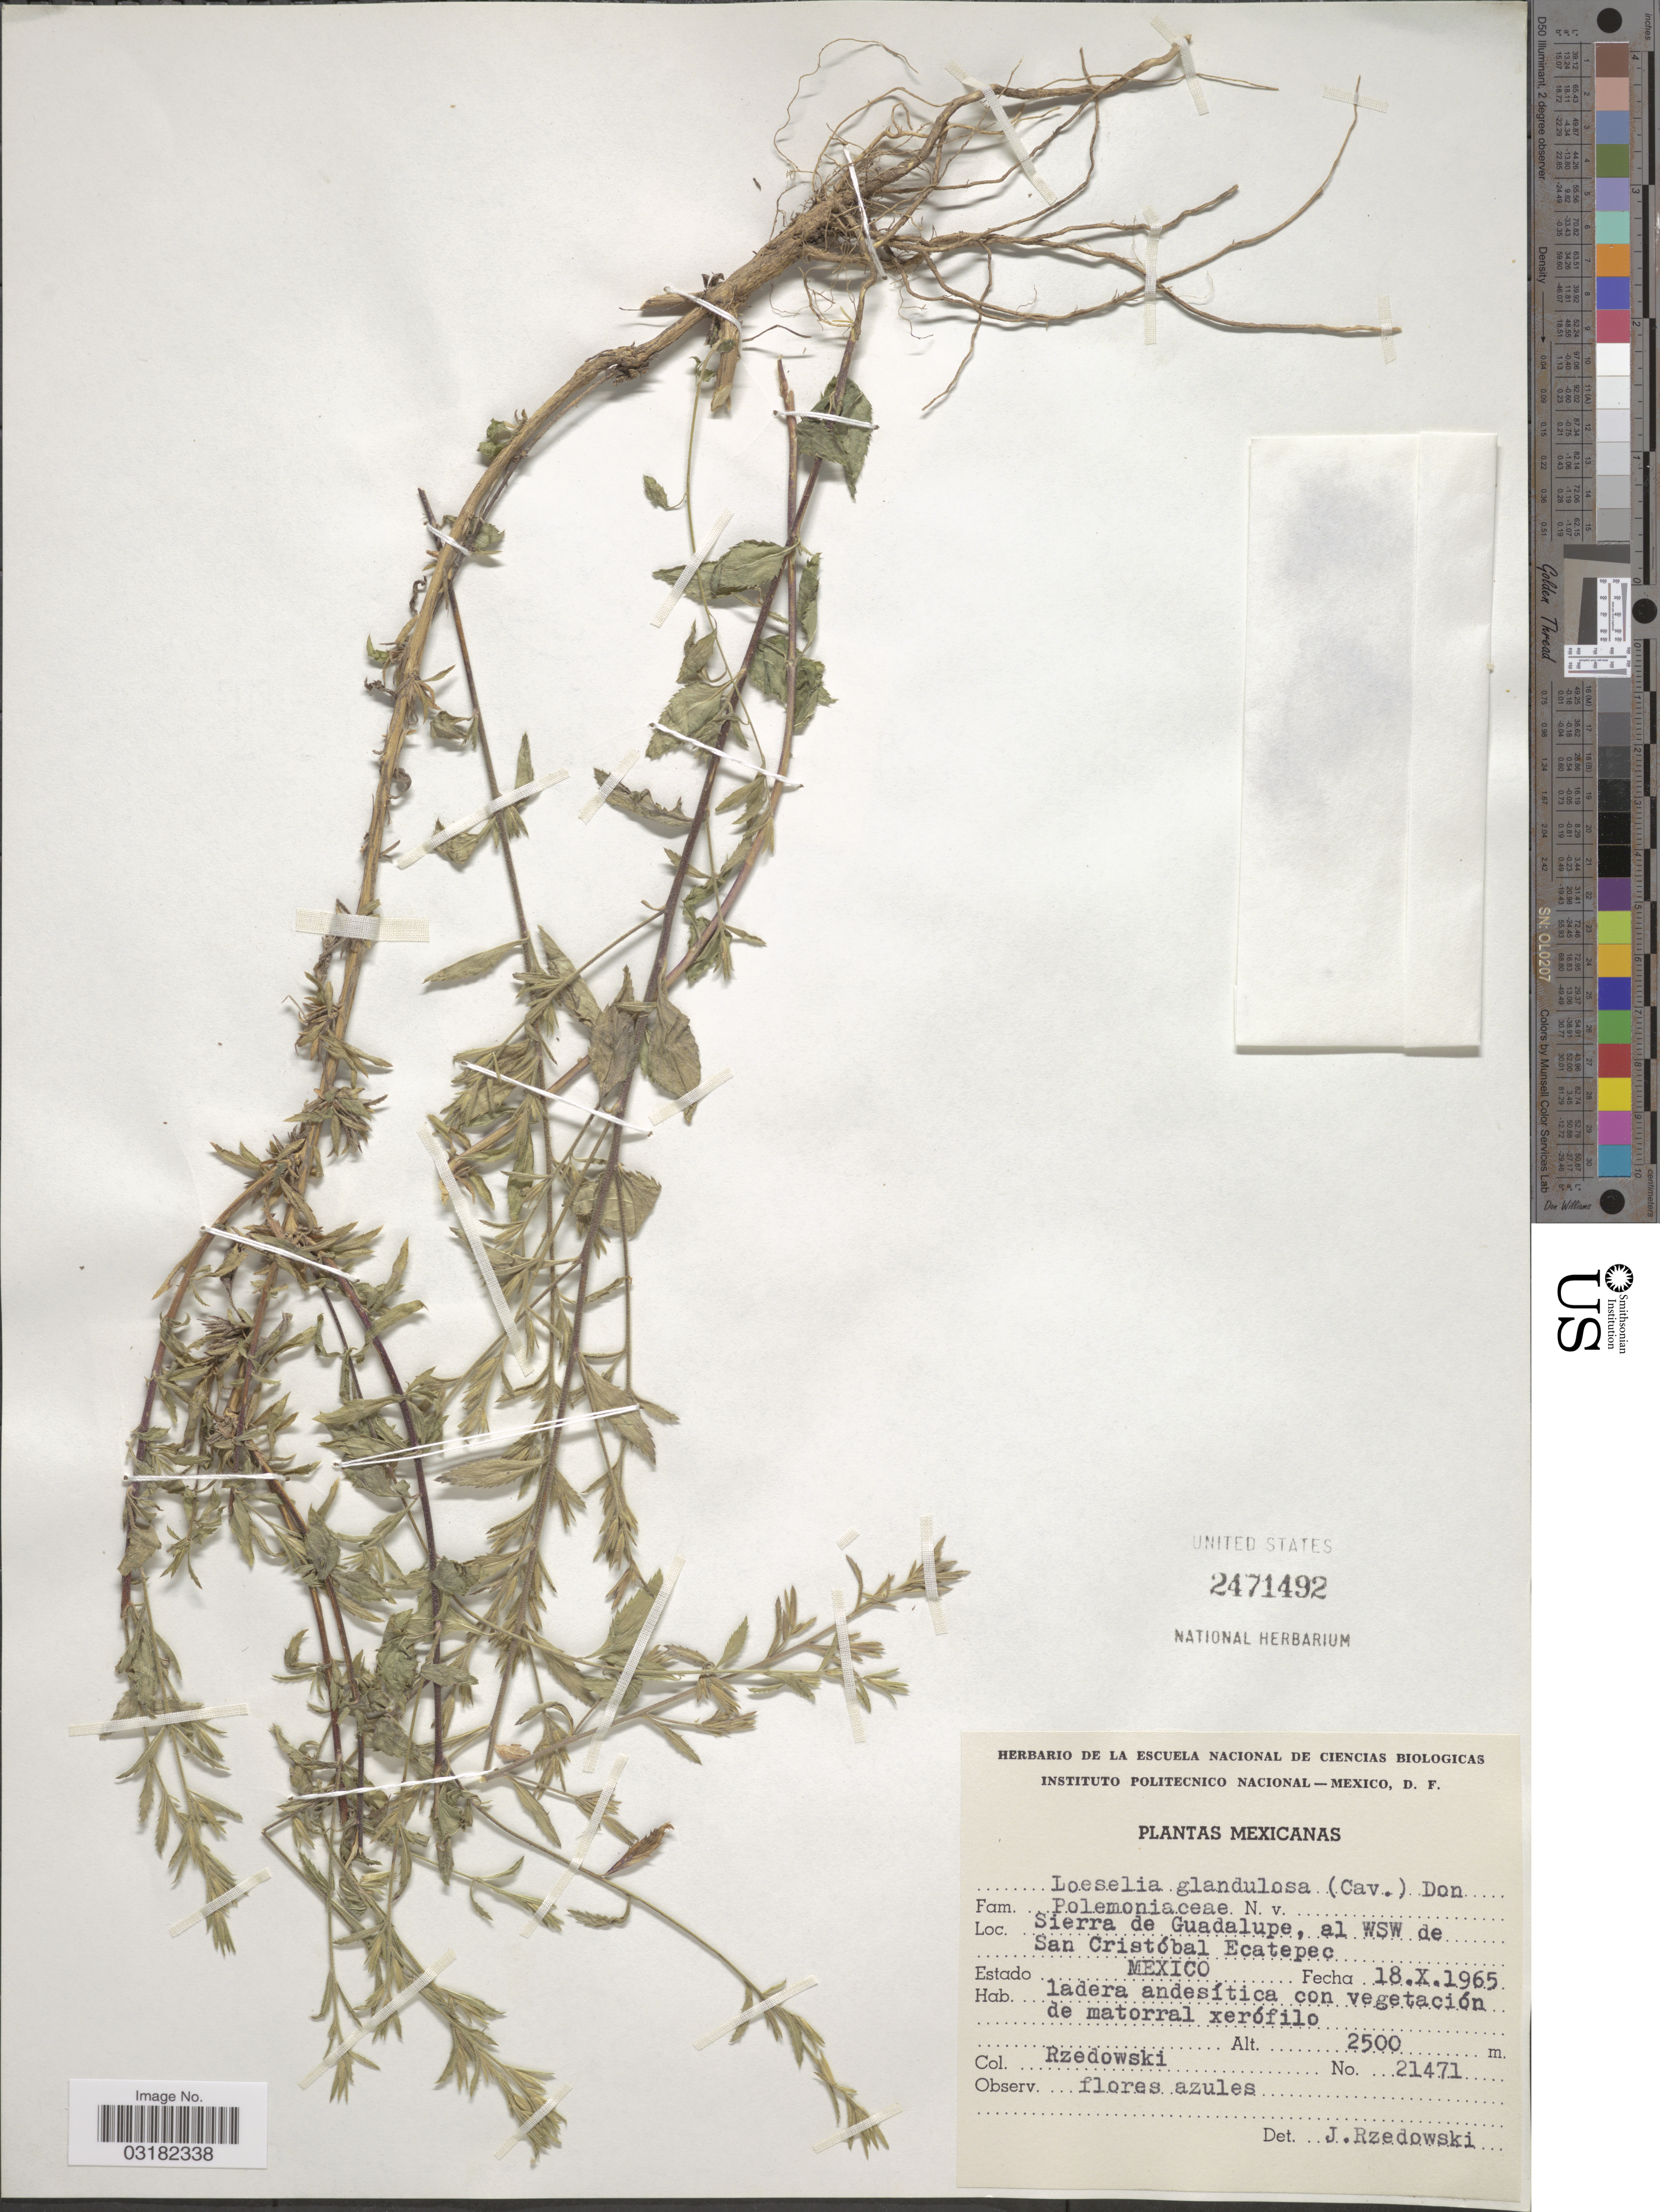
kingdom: Plantae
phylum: Tracheophyta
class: Magnoliopsida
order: Ericales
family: Polemoniaceae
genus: Loeselia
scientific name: Loeselia glandulosa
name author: (Cav.) G. Don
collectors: Rzedowski, --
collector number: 21471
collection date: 1965-10-18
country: Mexico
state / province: México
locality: Sierra de Guadalupe, al WSW de San Cristóbal Ecatepec.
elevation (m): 2500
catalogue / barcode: US 2471492